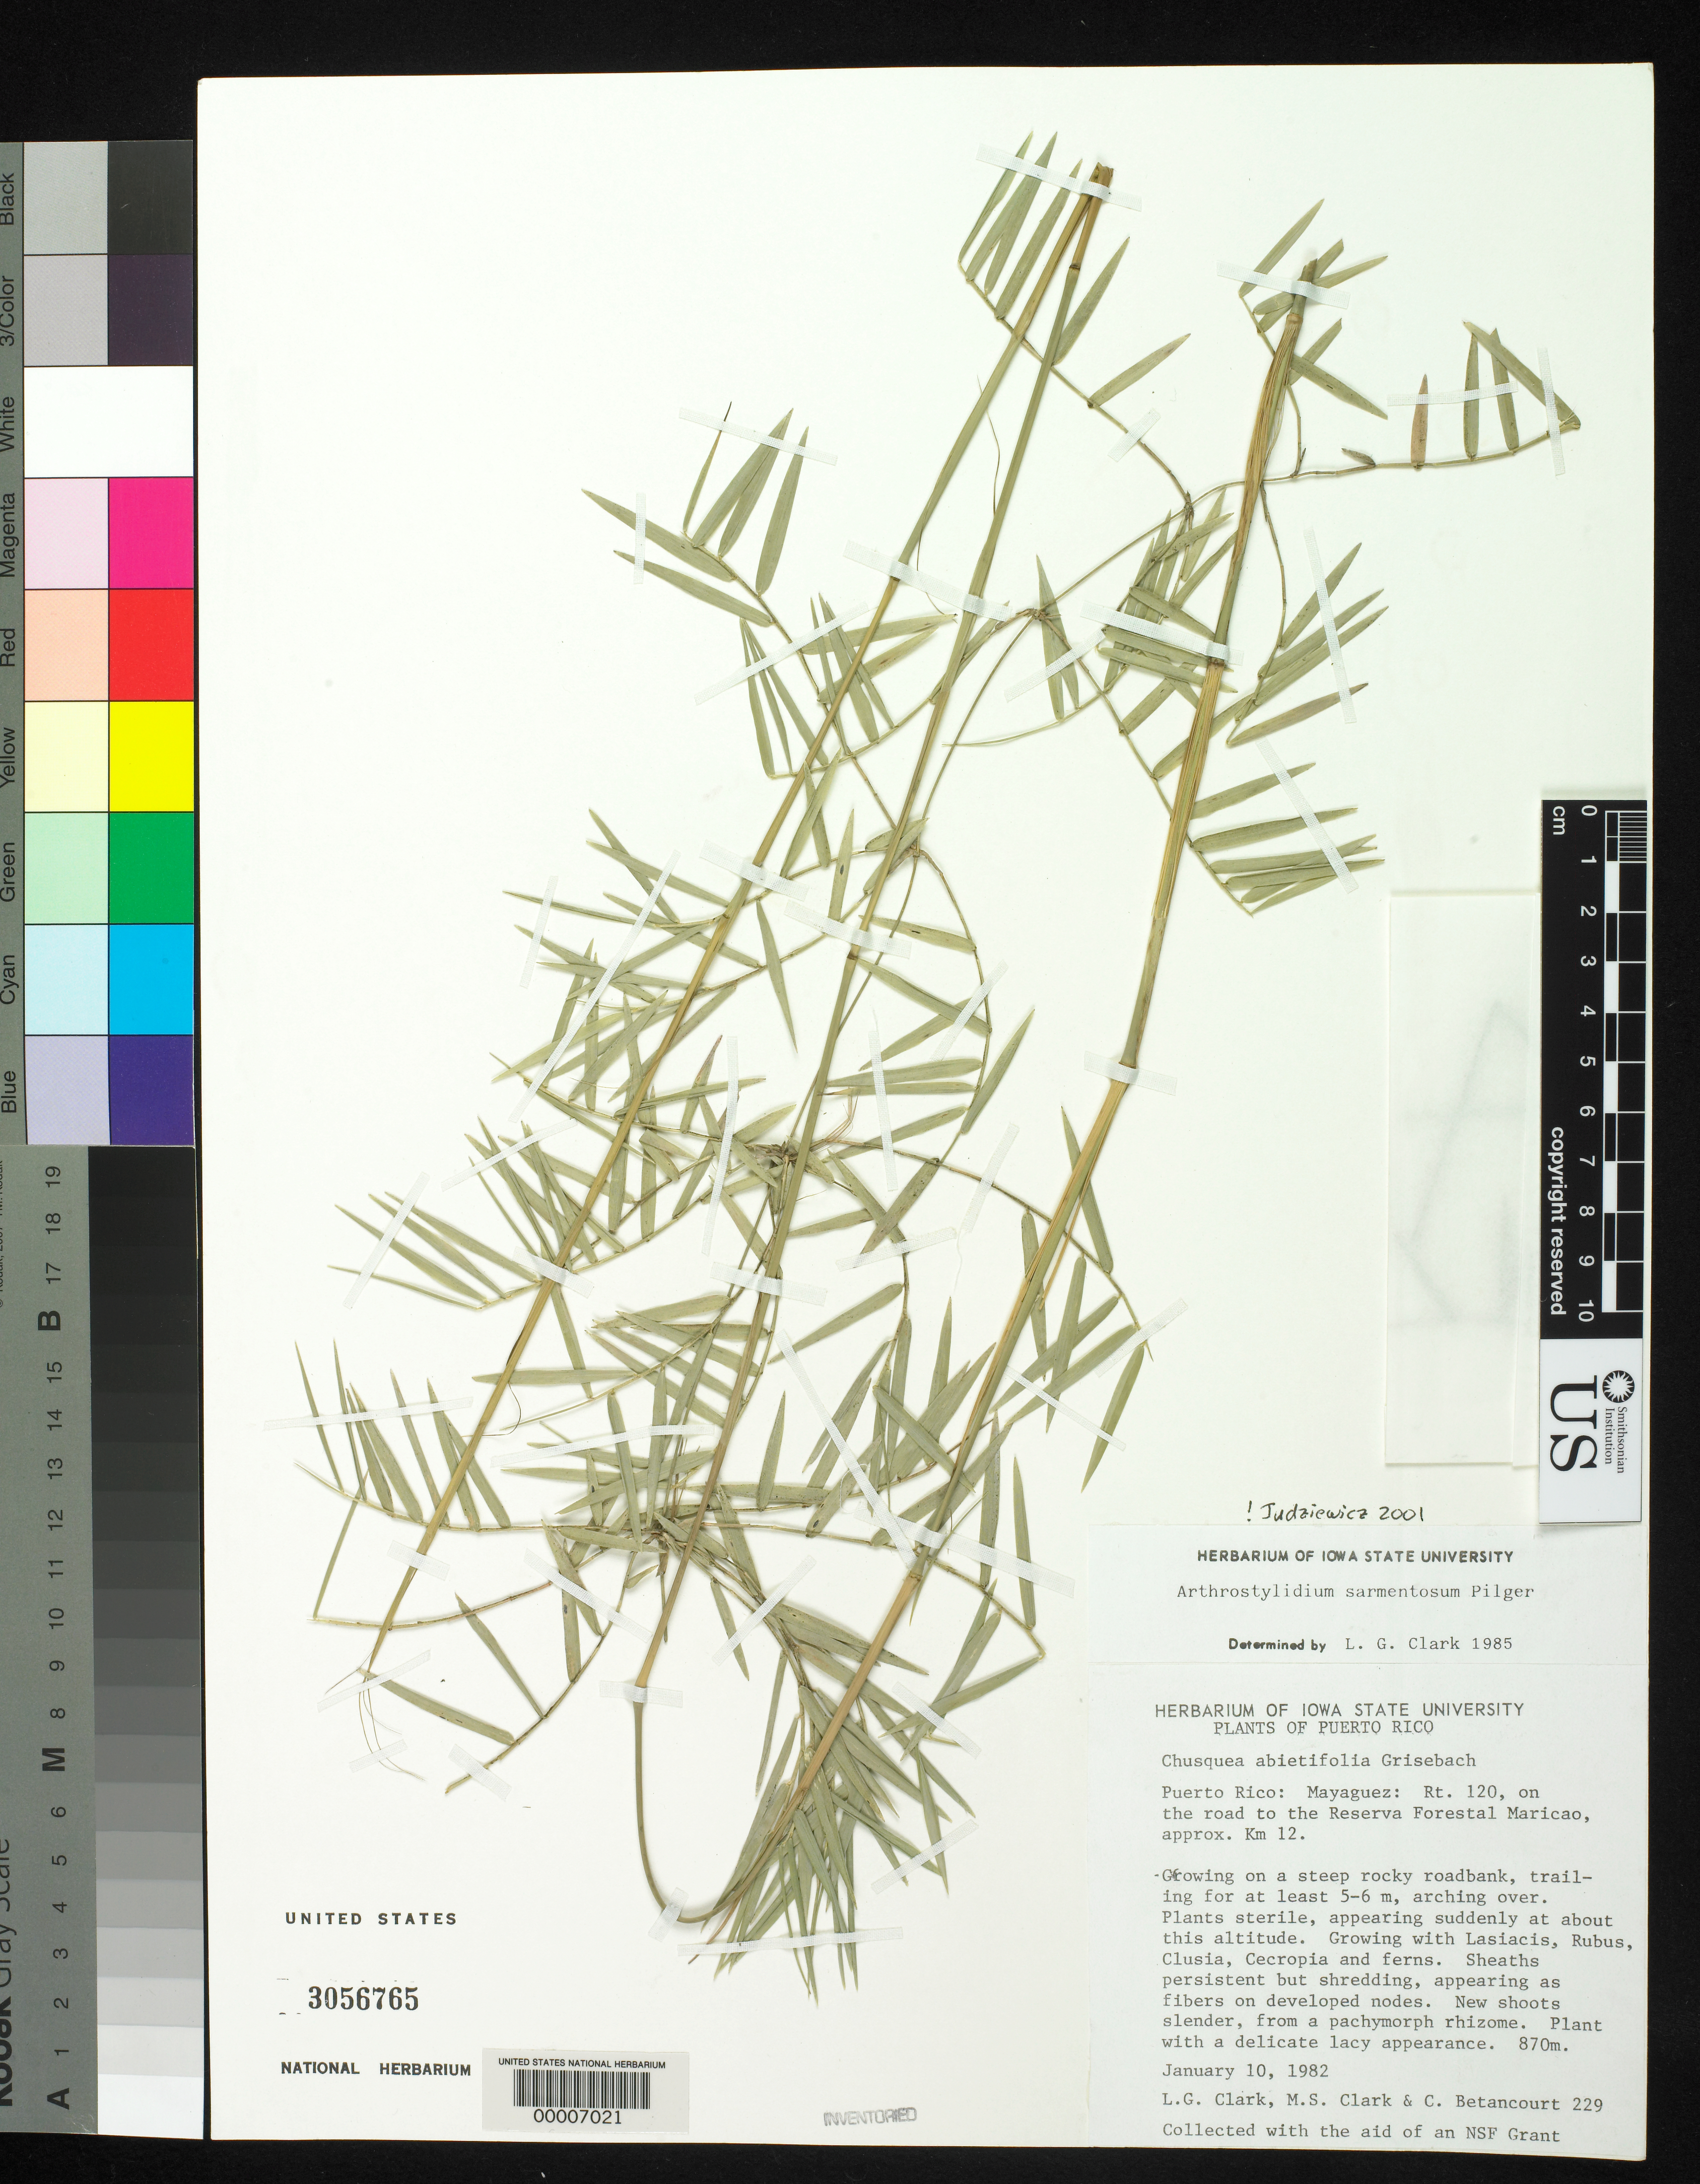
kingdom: Plantae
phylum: Tracheophyta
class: Liliopsida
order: Poales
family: Poaceae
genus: Arthrostylidium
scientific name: Arthrostylidium sarmentosum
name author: Pilg. in Urb.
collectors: L. G. Clark, M. S. Clark & C. Betancourt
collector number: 229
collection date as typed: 10 Jan 1982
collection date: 1982-01-10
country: Puerto Rico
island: Greater Antilles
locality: Mayaguez, Rte 120 on road to Reserva Foresta Maricao.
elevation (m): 870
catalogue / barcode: US 3056765